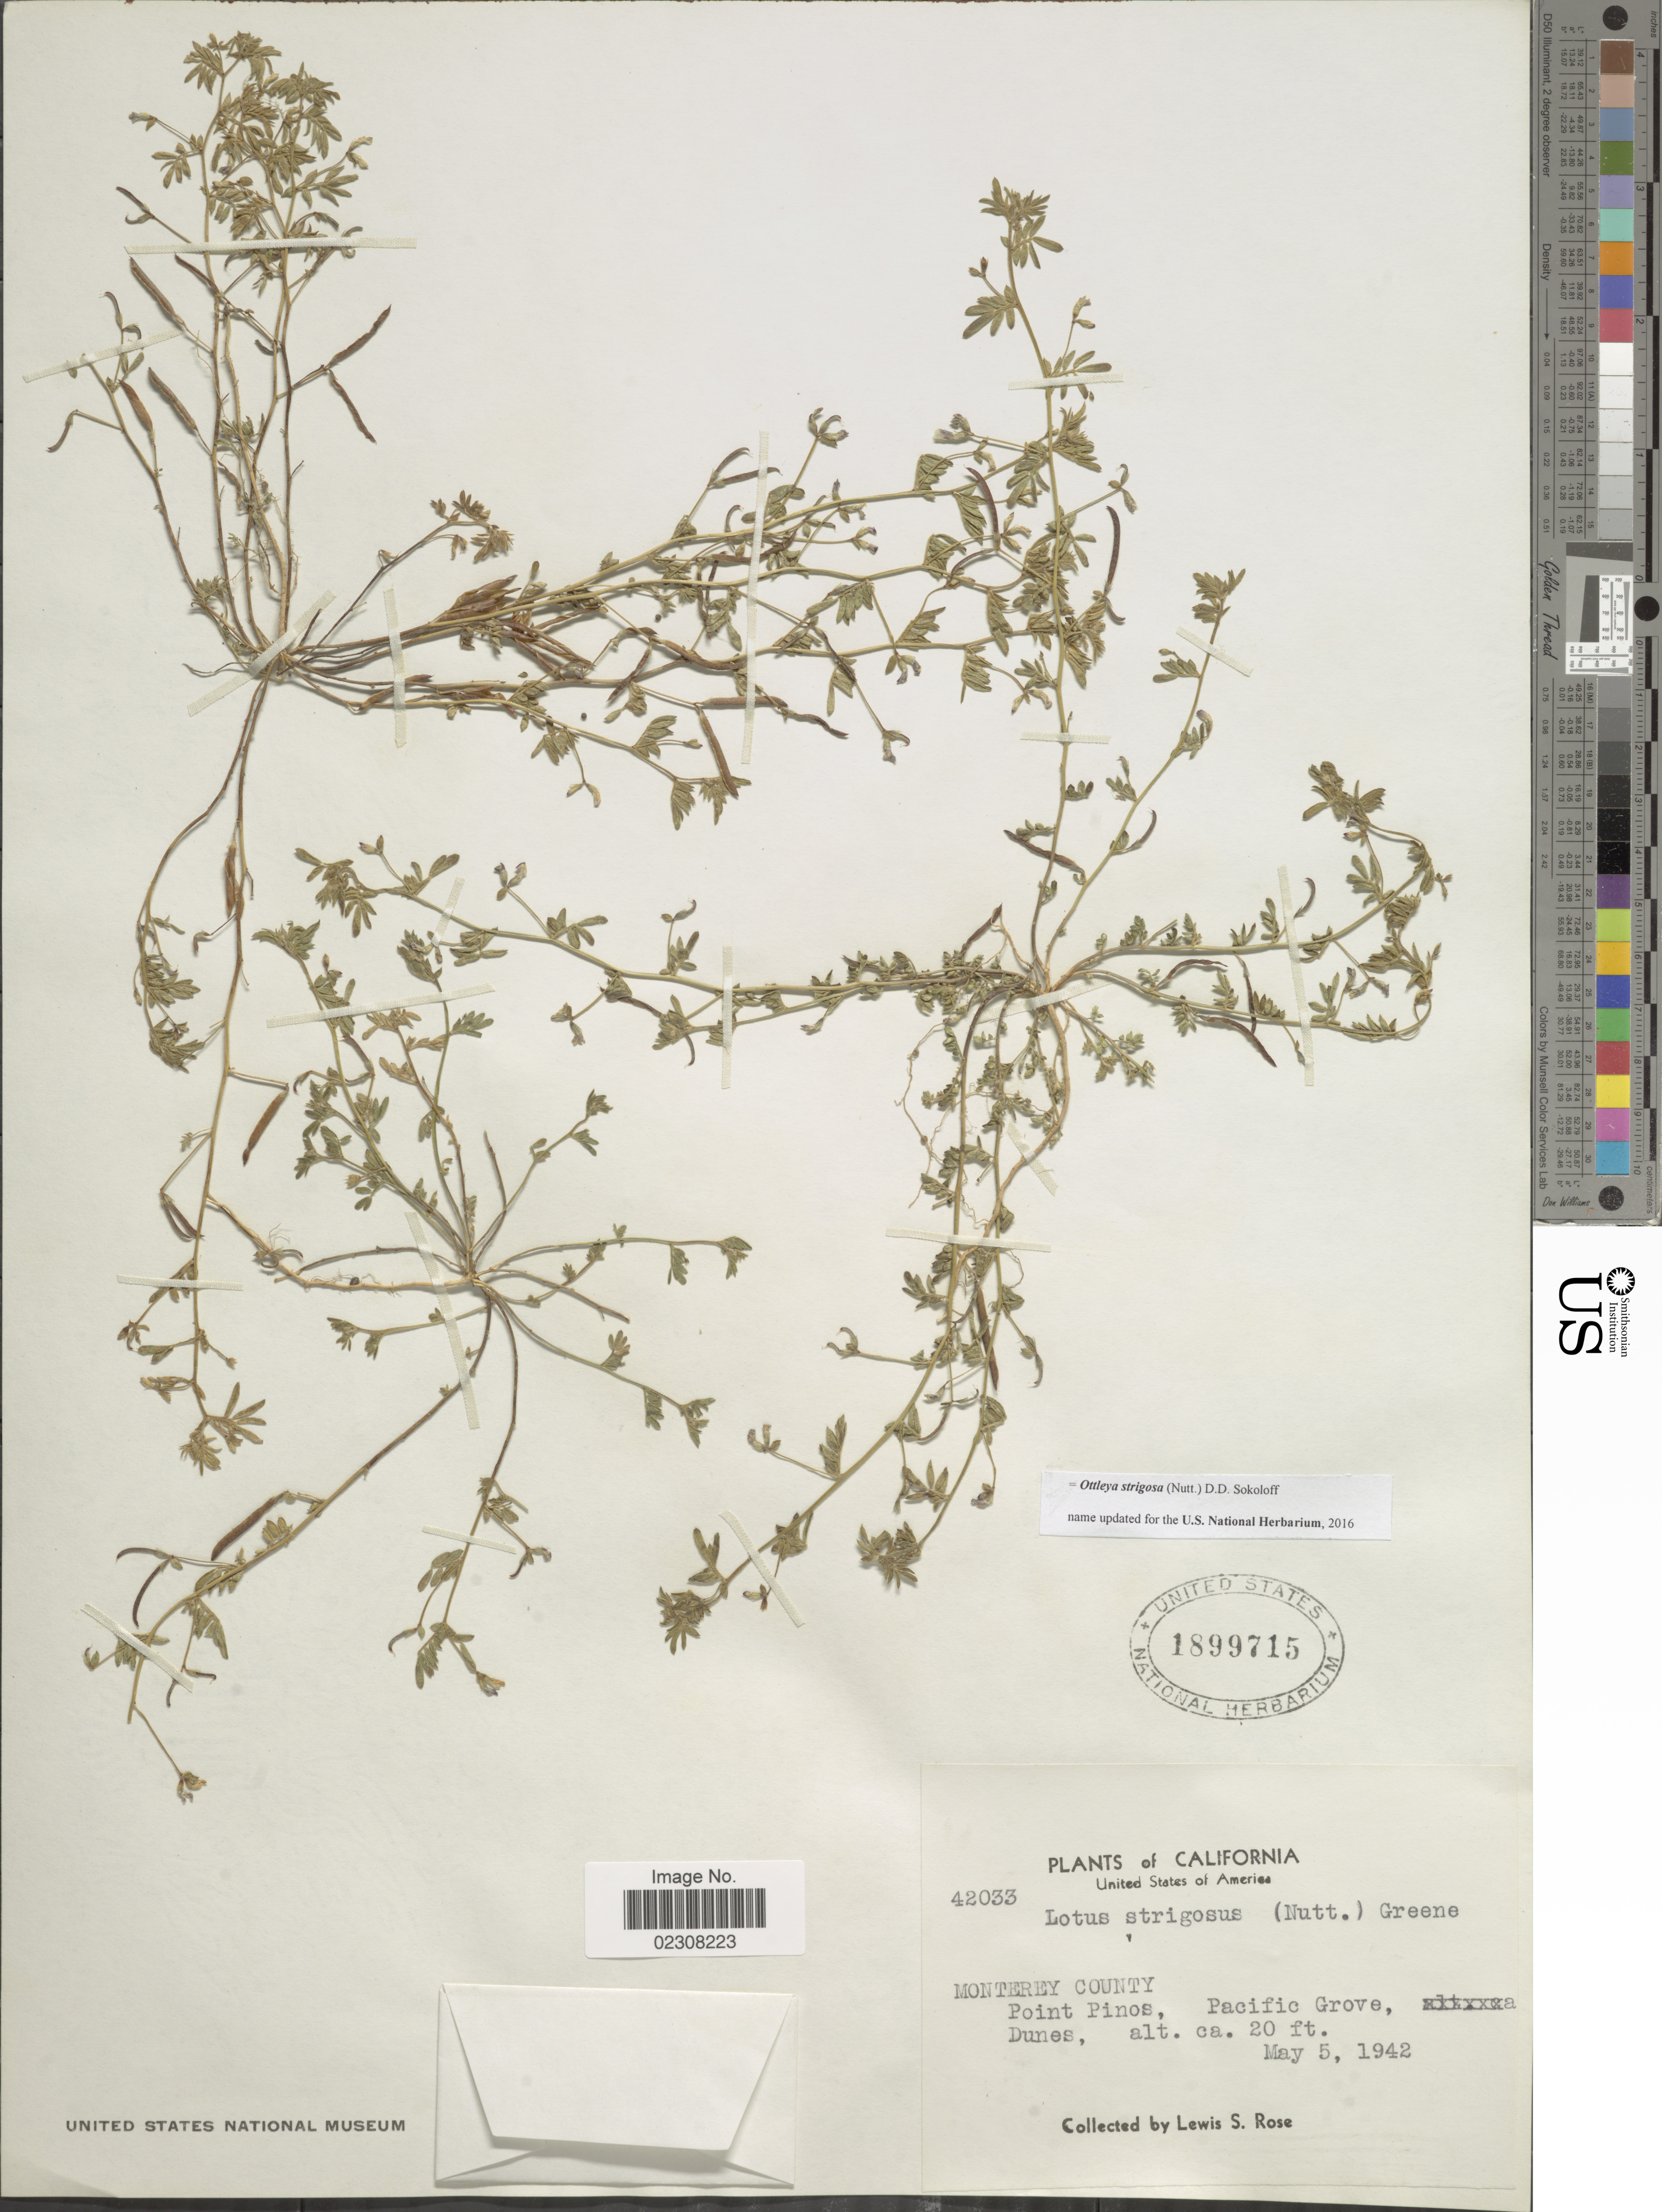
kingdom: Plantae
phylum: Tracheophyta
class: Magnoliopsida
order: Fabales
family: Fabaceae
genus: Ottleya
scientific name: Ottleya strigosa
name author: (Nutt.) D.D. Sokoloff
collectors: L. S. Rose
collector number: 42033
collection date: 1942-05-05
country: United States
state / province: California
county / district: Monterey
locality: Monterey County, Point Pinos, Pacific Grove, Dunes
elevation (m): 6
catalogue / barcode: US 1899715